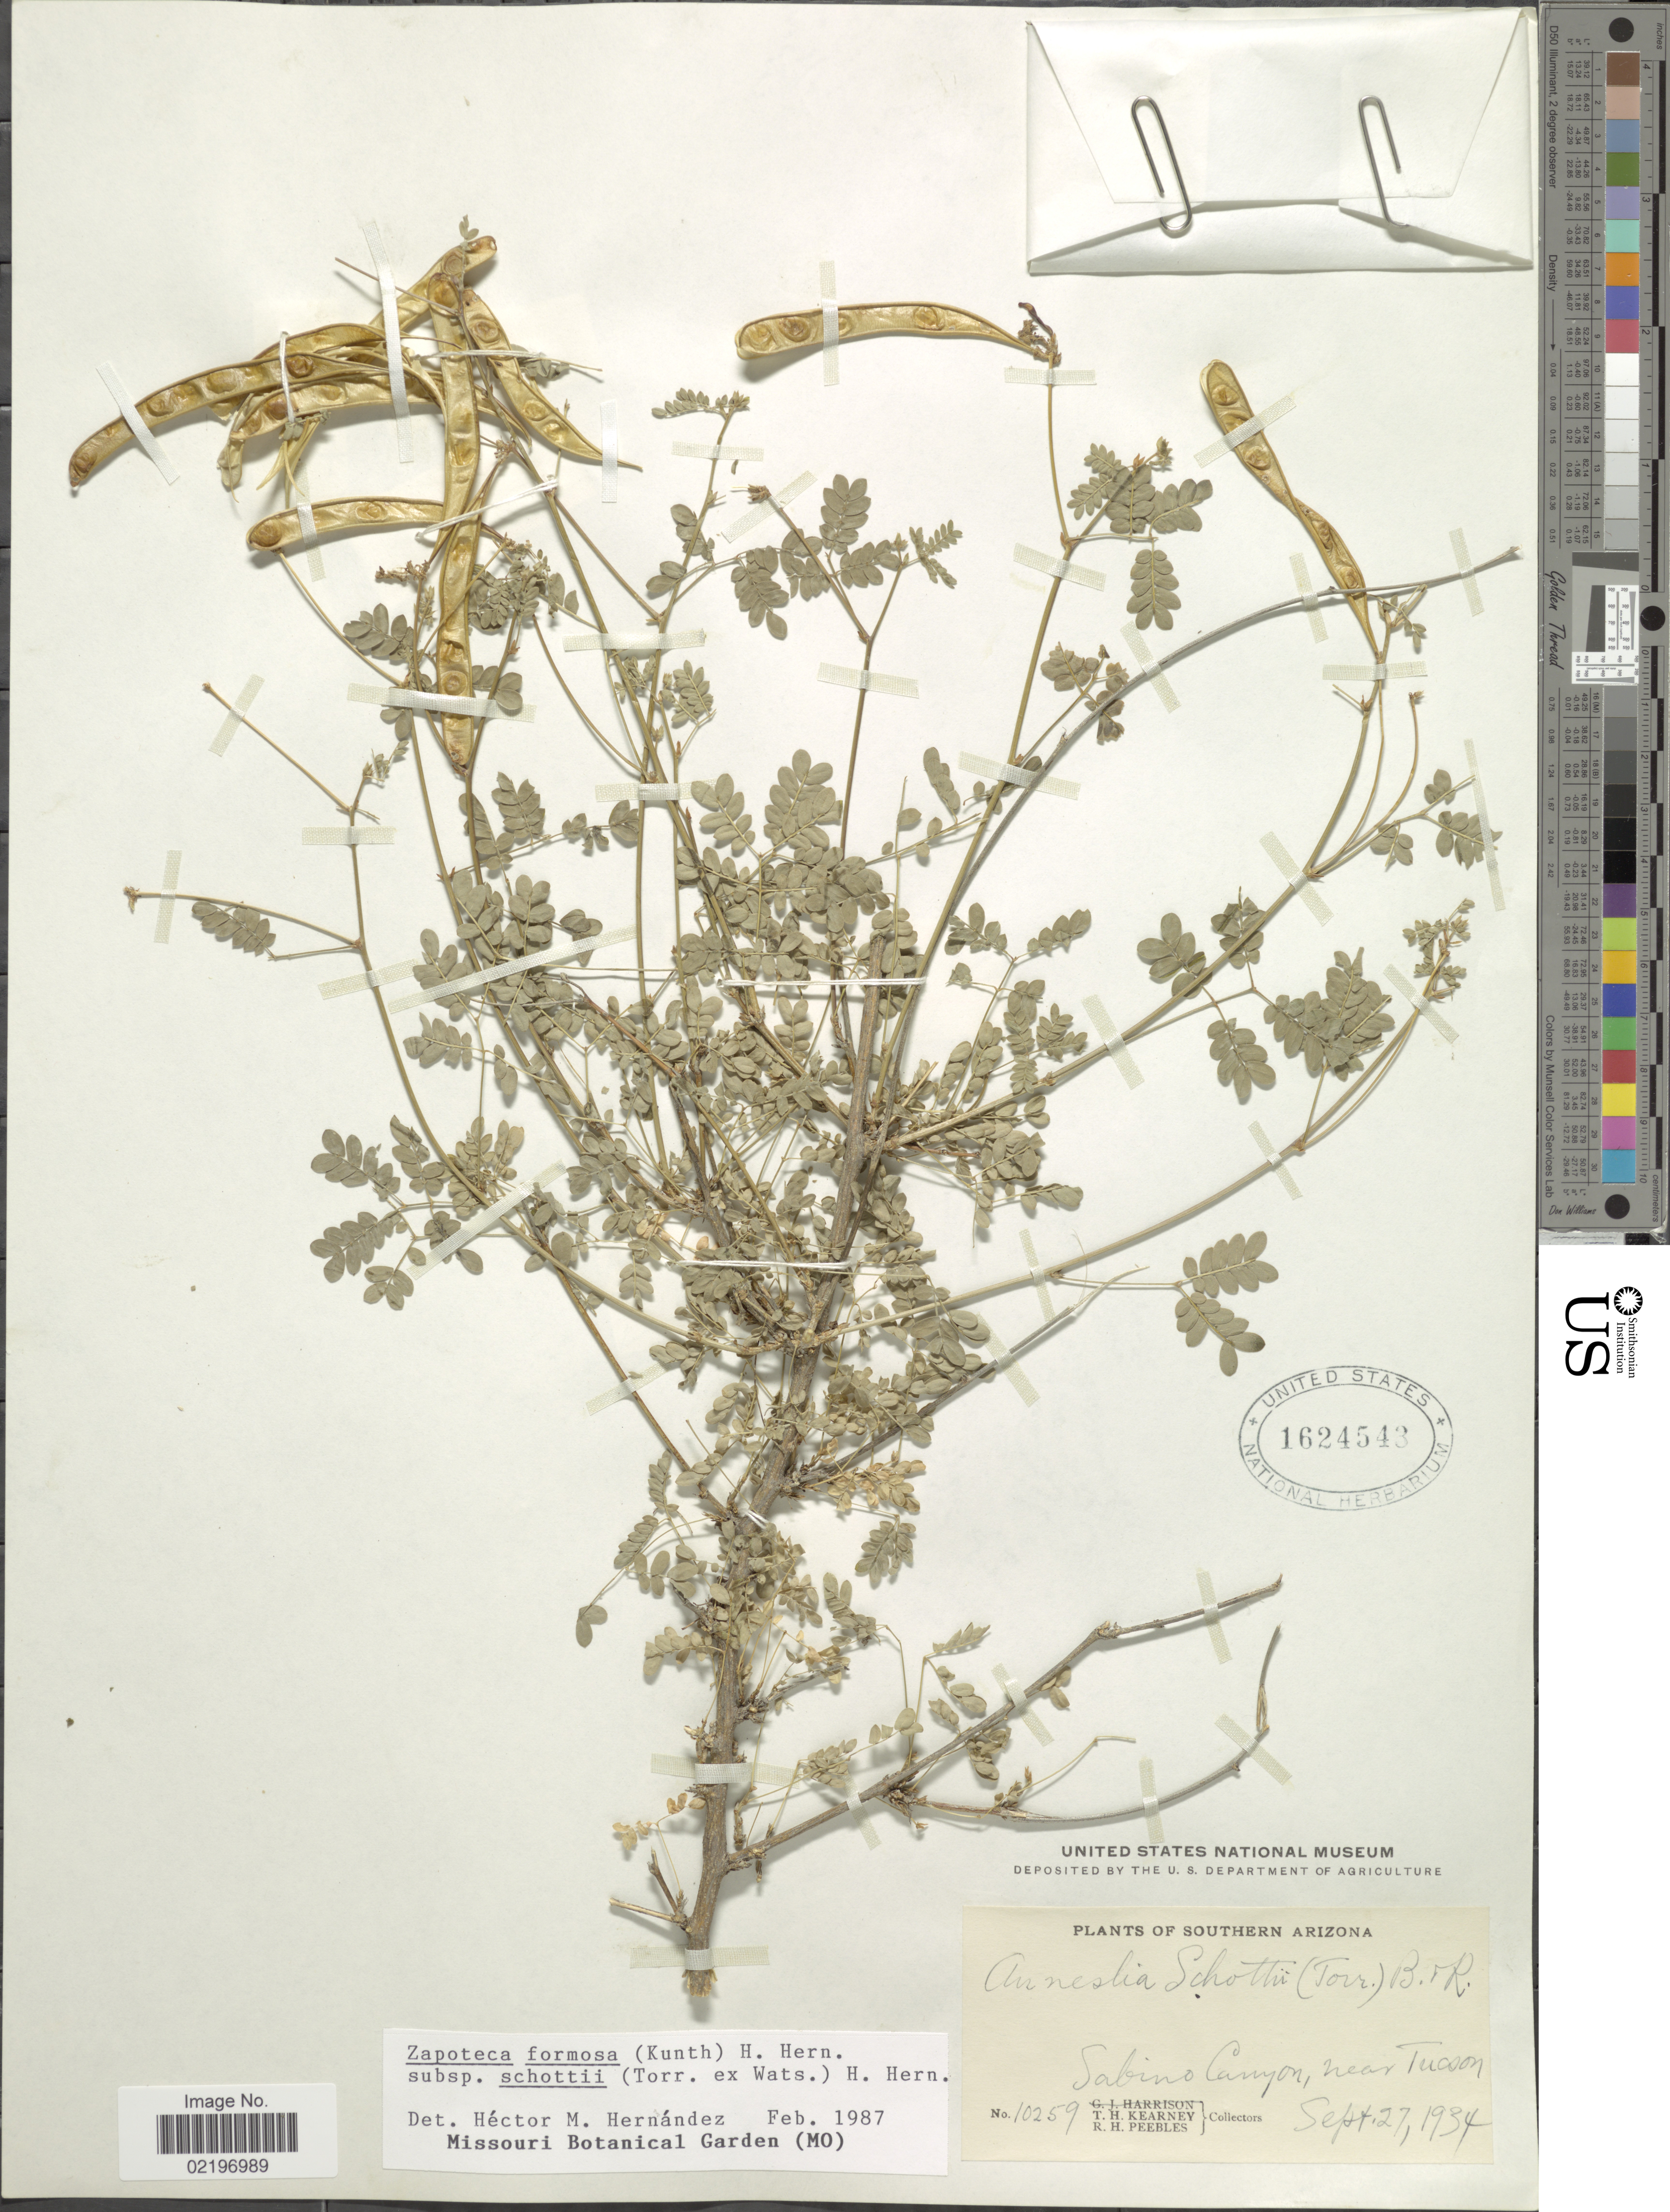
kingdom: Plantae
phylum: Tracheophyta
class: Magnoliopsida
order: Fabales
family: Fabaceae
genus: Zapoteca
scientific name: Zapoteca formosa subsp. schottii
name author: (Torr. ex S. Watson) H.M. Hern.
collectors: T. H. Kearney & R. H. Peebles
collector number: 10259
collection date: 1934-09-27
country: United States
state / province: Arizona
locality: Southern Arizona. Sabino Canyon, near Tucson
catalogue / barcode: US 1624543